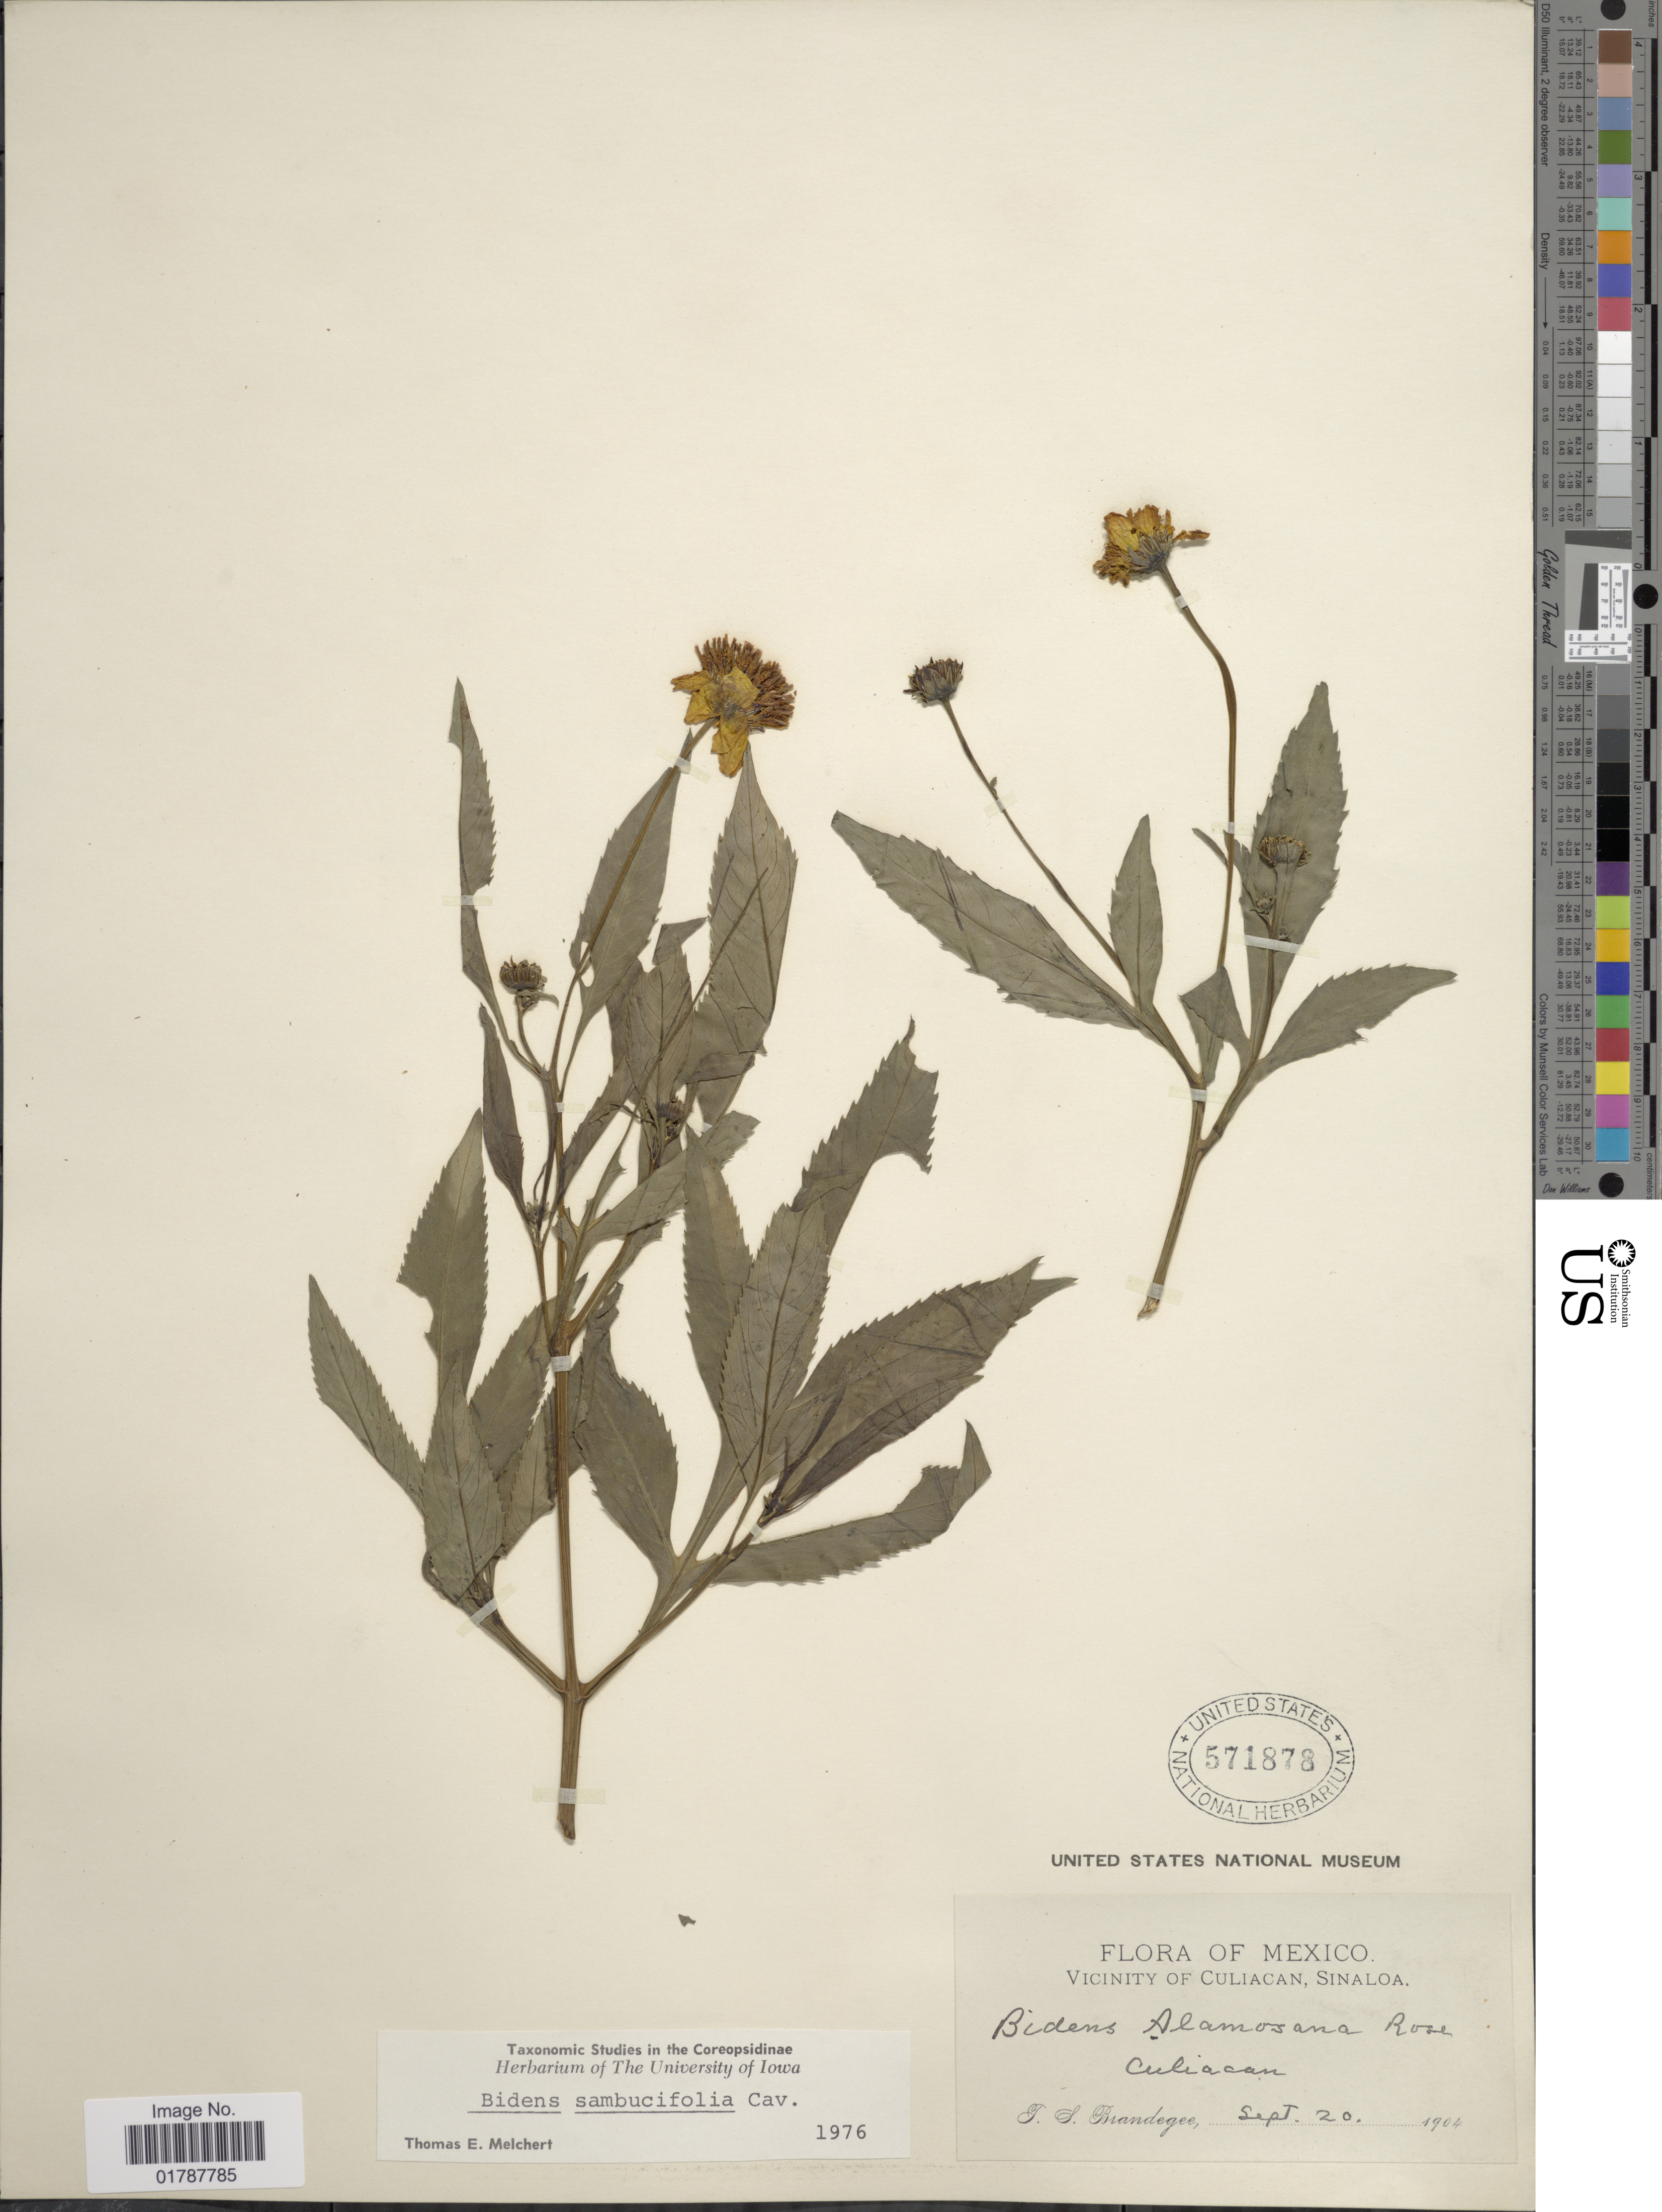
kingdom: Plantae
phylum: Tracheophyta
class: Magnoliopsida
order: Asterales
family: Asteraceae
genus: Bidens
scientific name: Bidens sambucifolia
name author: Cav.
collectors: T. S. Brandegee (herbarium)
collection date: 1904-09-20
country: Mexico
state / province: Sinaloa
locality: Vicinity of Culiacan, Mexico, Culiacan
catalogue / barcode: US 571878